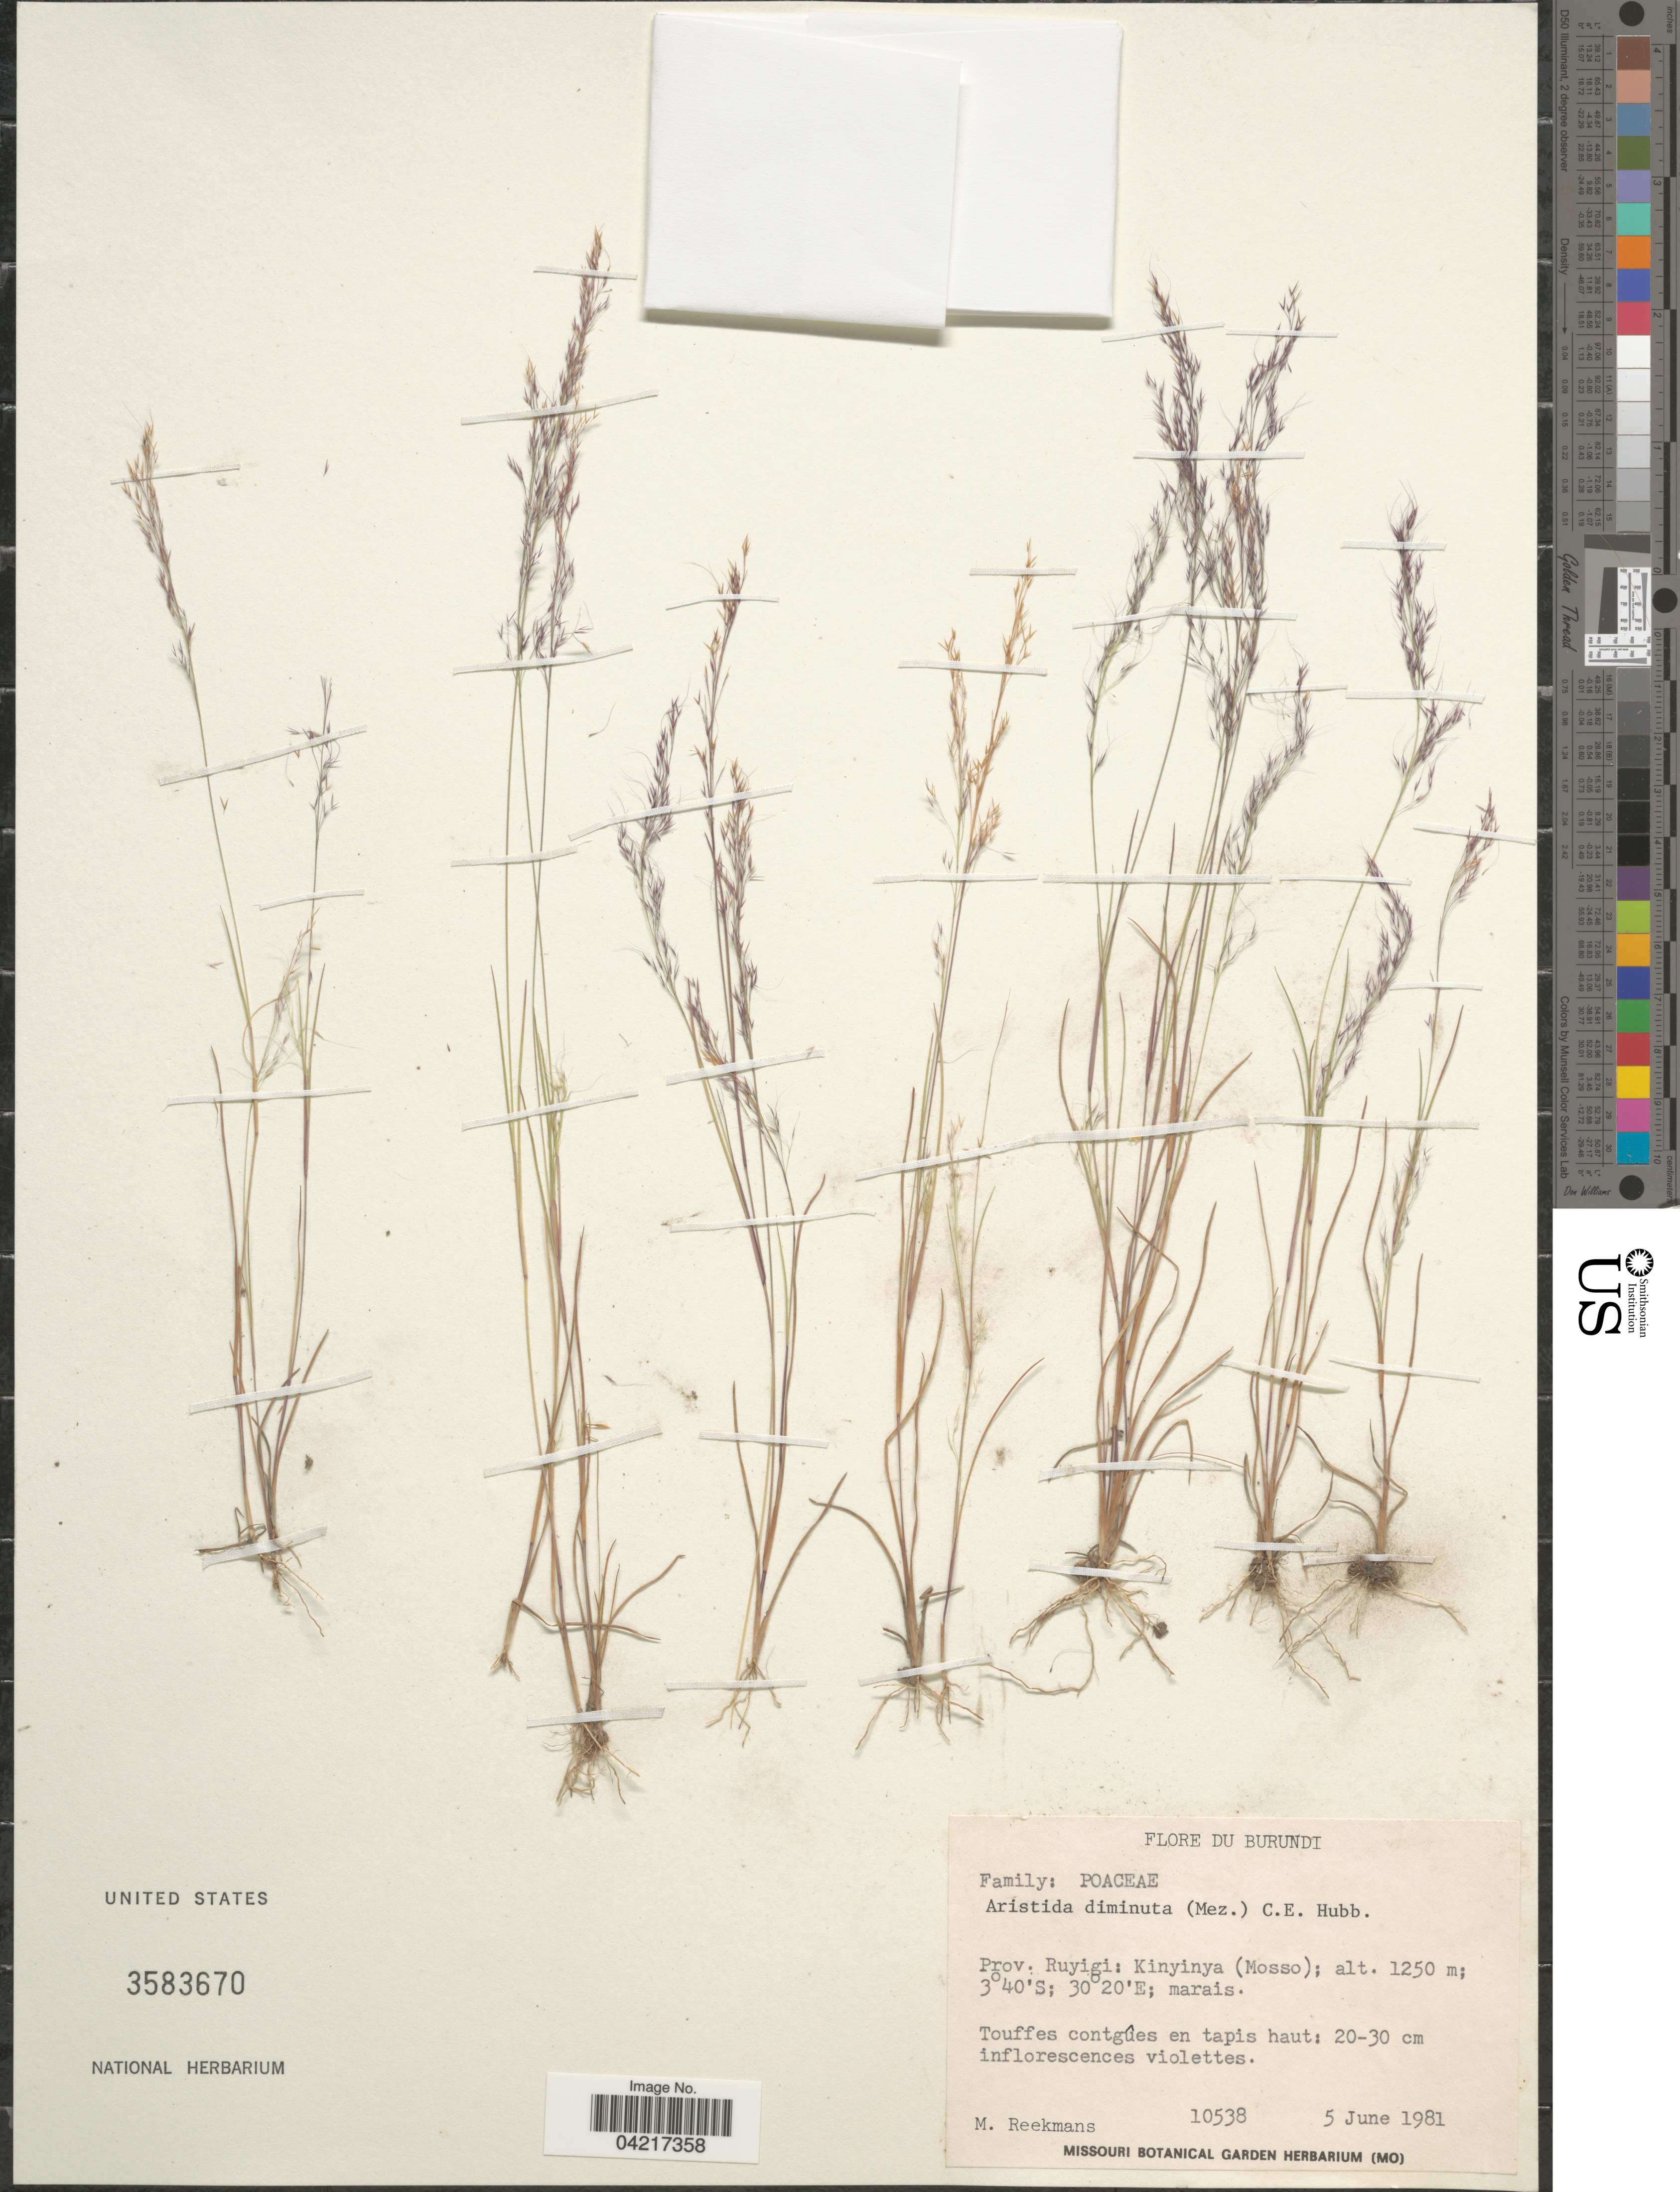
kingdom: Plantae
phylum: Tracheophyta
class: Liliopsida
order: Poales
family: Poaceae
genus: Aristida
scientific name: Aristida diminuta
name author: (Mez) C. E. Hubb.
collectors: M. Reekmans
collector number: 10538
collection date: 1981-06-05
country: Burundi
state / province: Ruyigi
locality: Kinyinya (Mosso)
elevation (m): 1250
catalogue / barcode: US 3583670